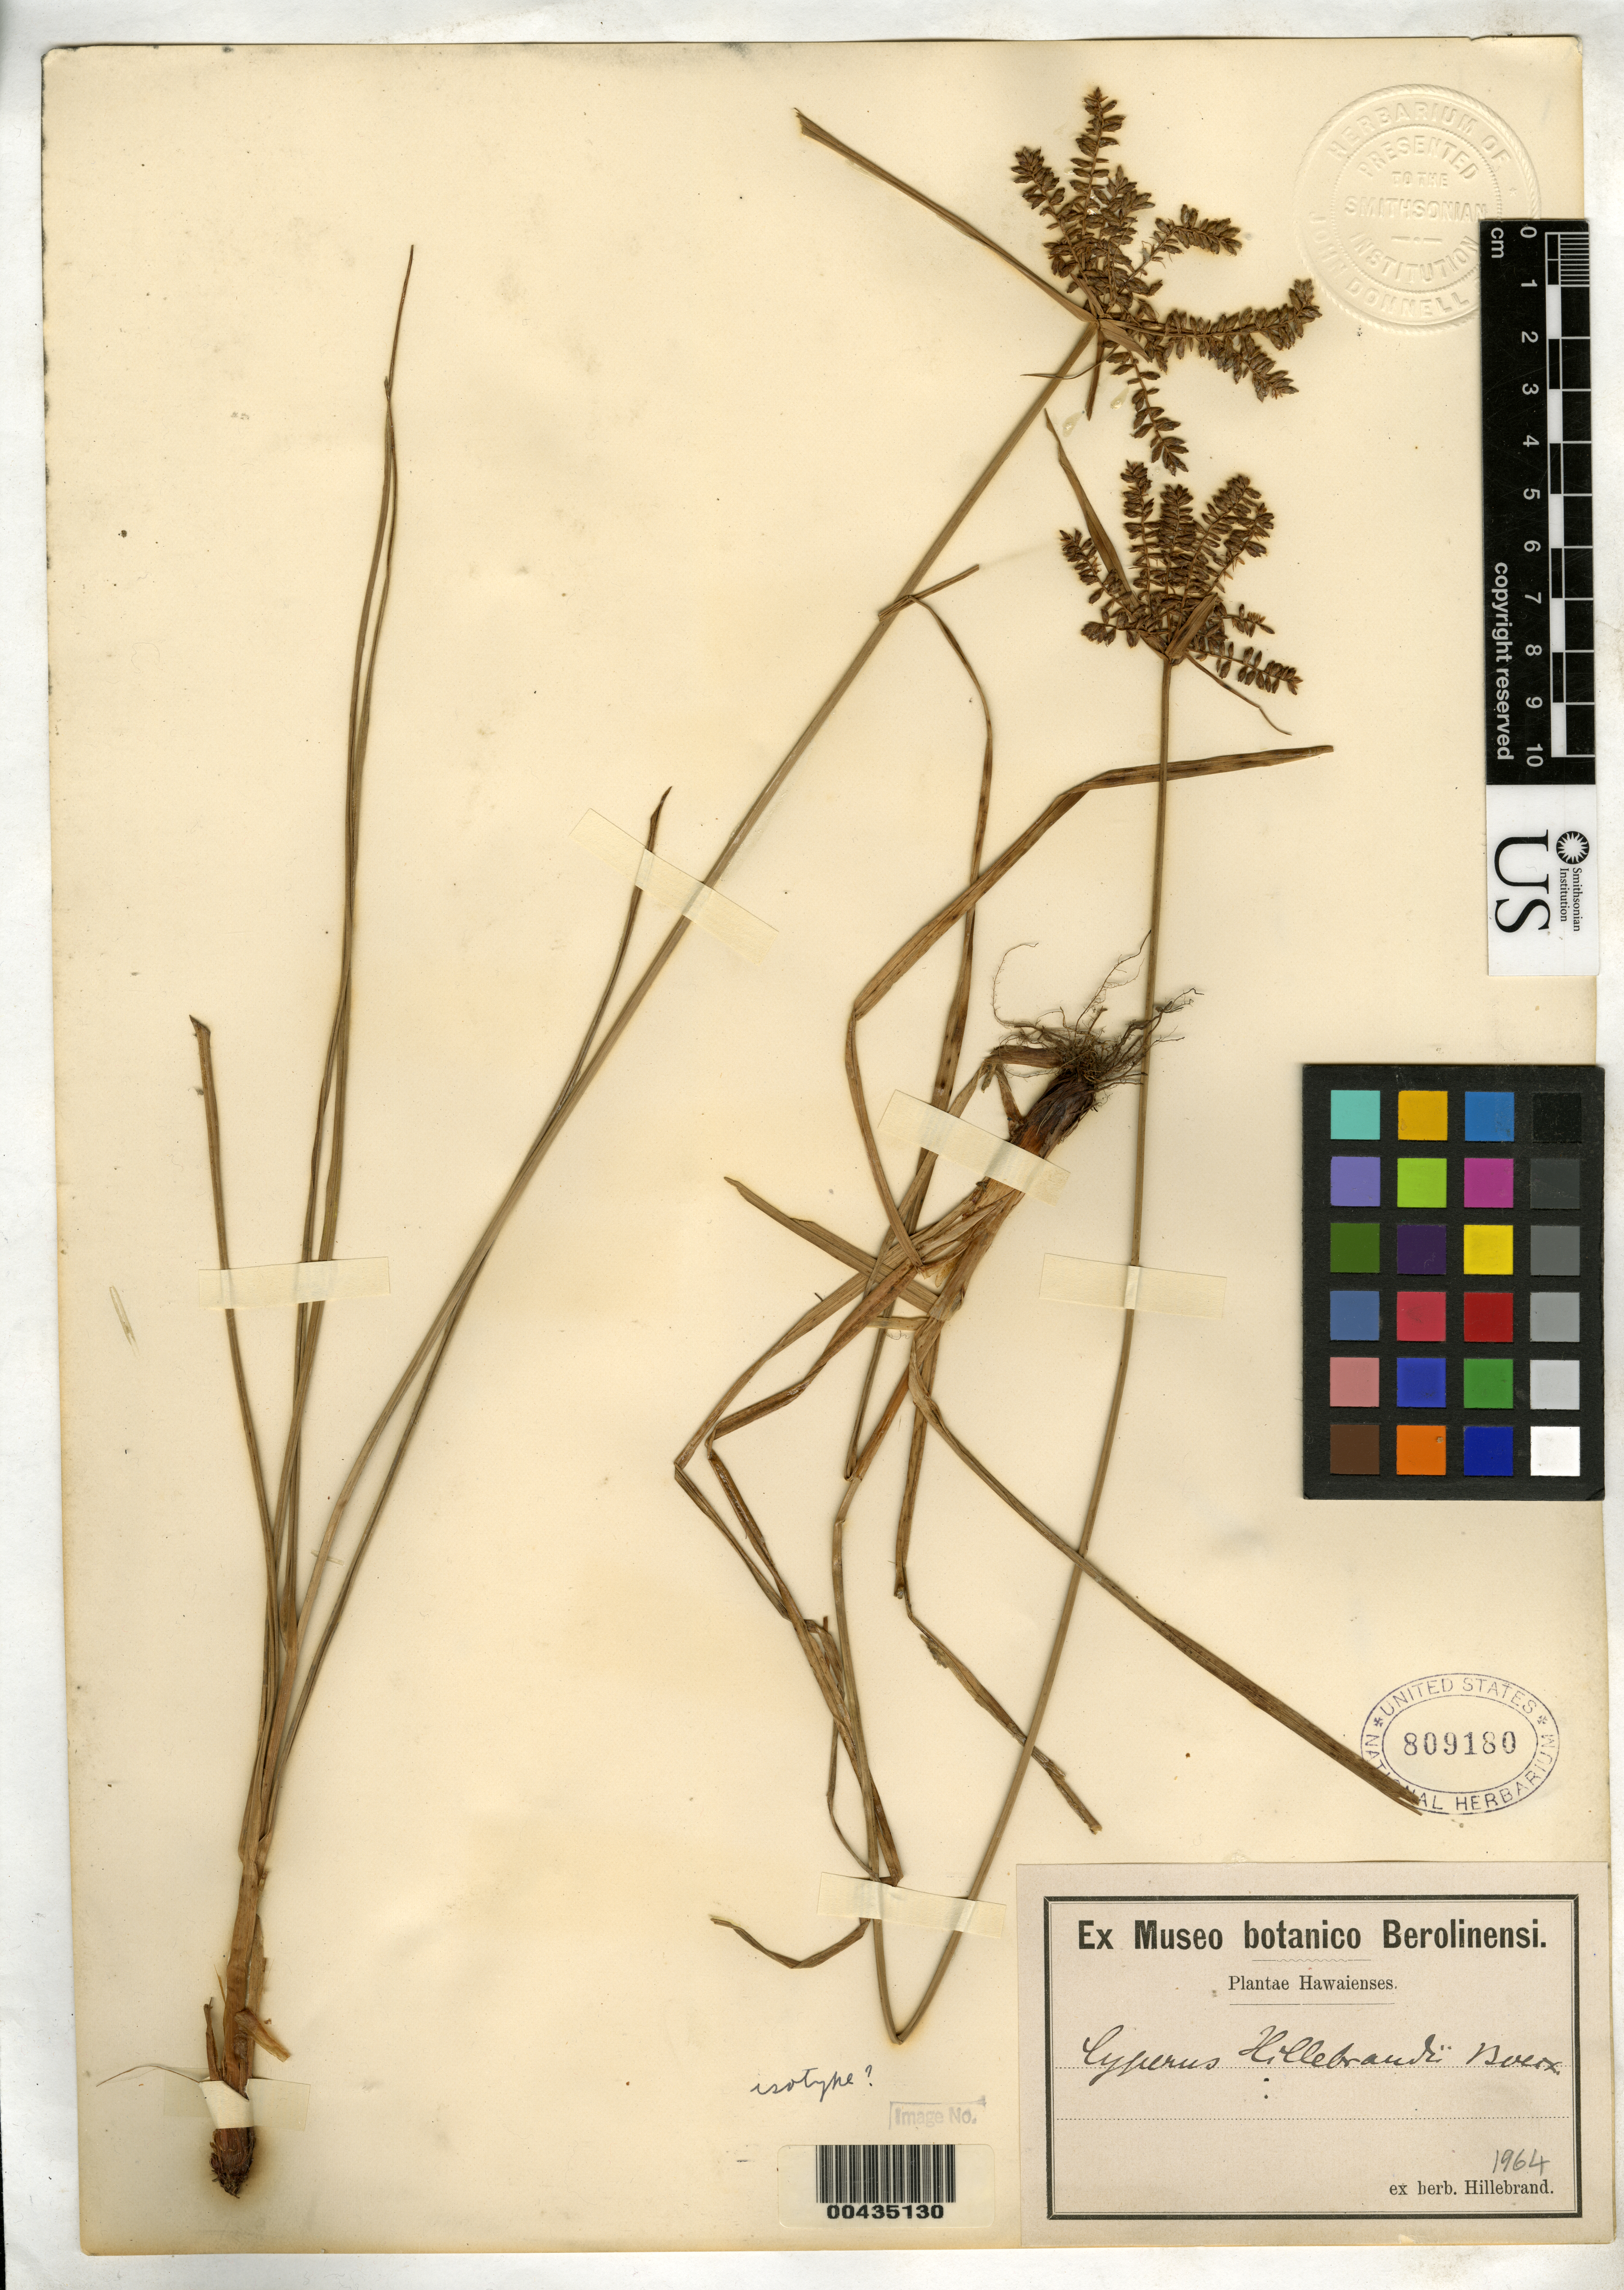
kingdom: Plantae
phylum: Tracheophyta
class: Liliopsida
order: Poales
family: Cyperaceae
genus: Cyperus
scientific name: Cyperus hillebrandii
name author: Boeckeler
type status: Possible Type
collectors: W. Hillebrand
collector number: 1964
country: United States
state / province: Hawaii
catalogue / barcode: US 809180